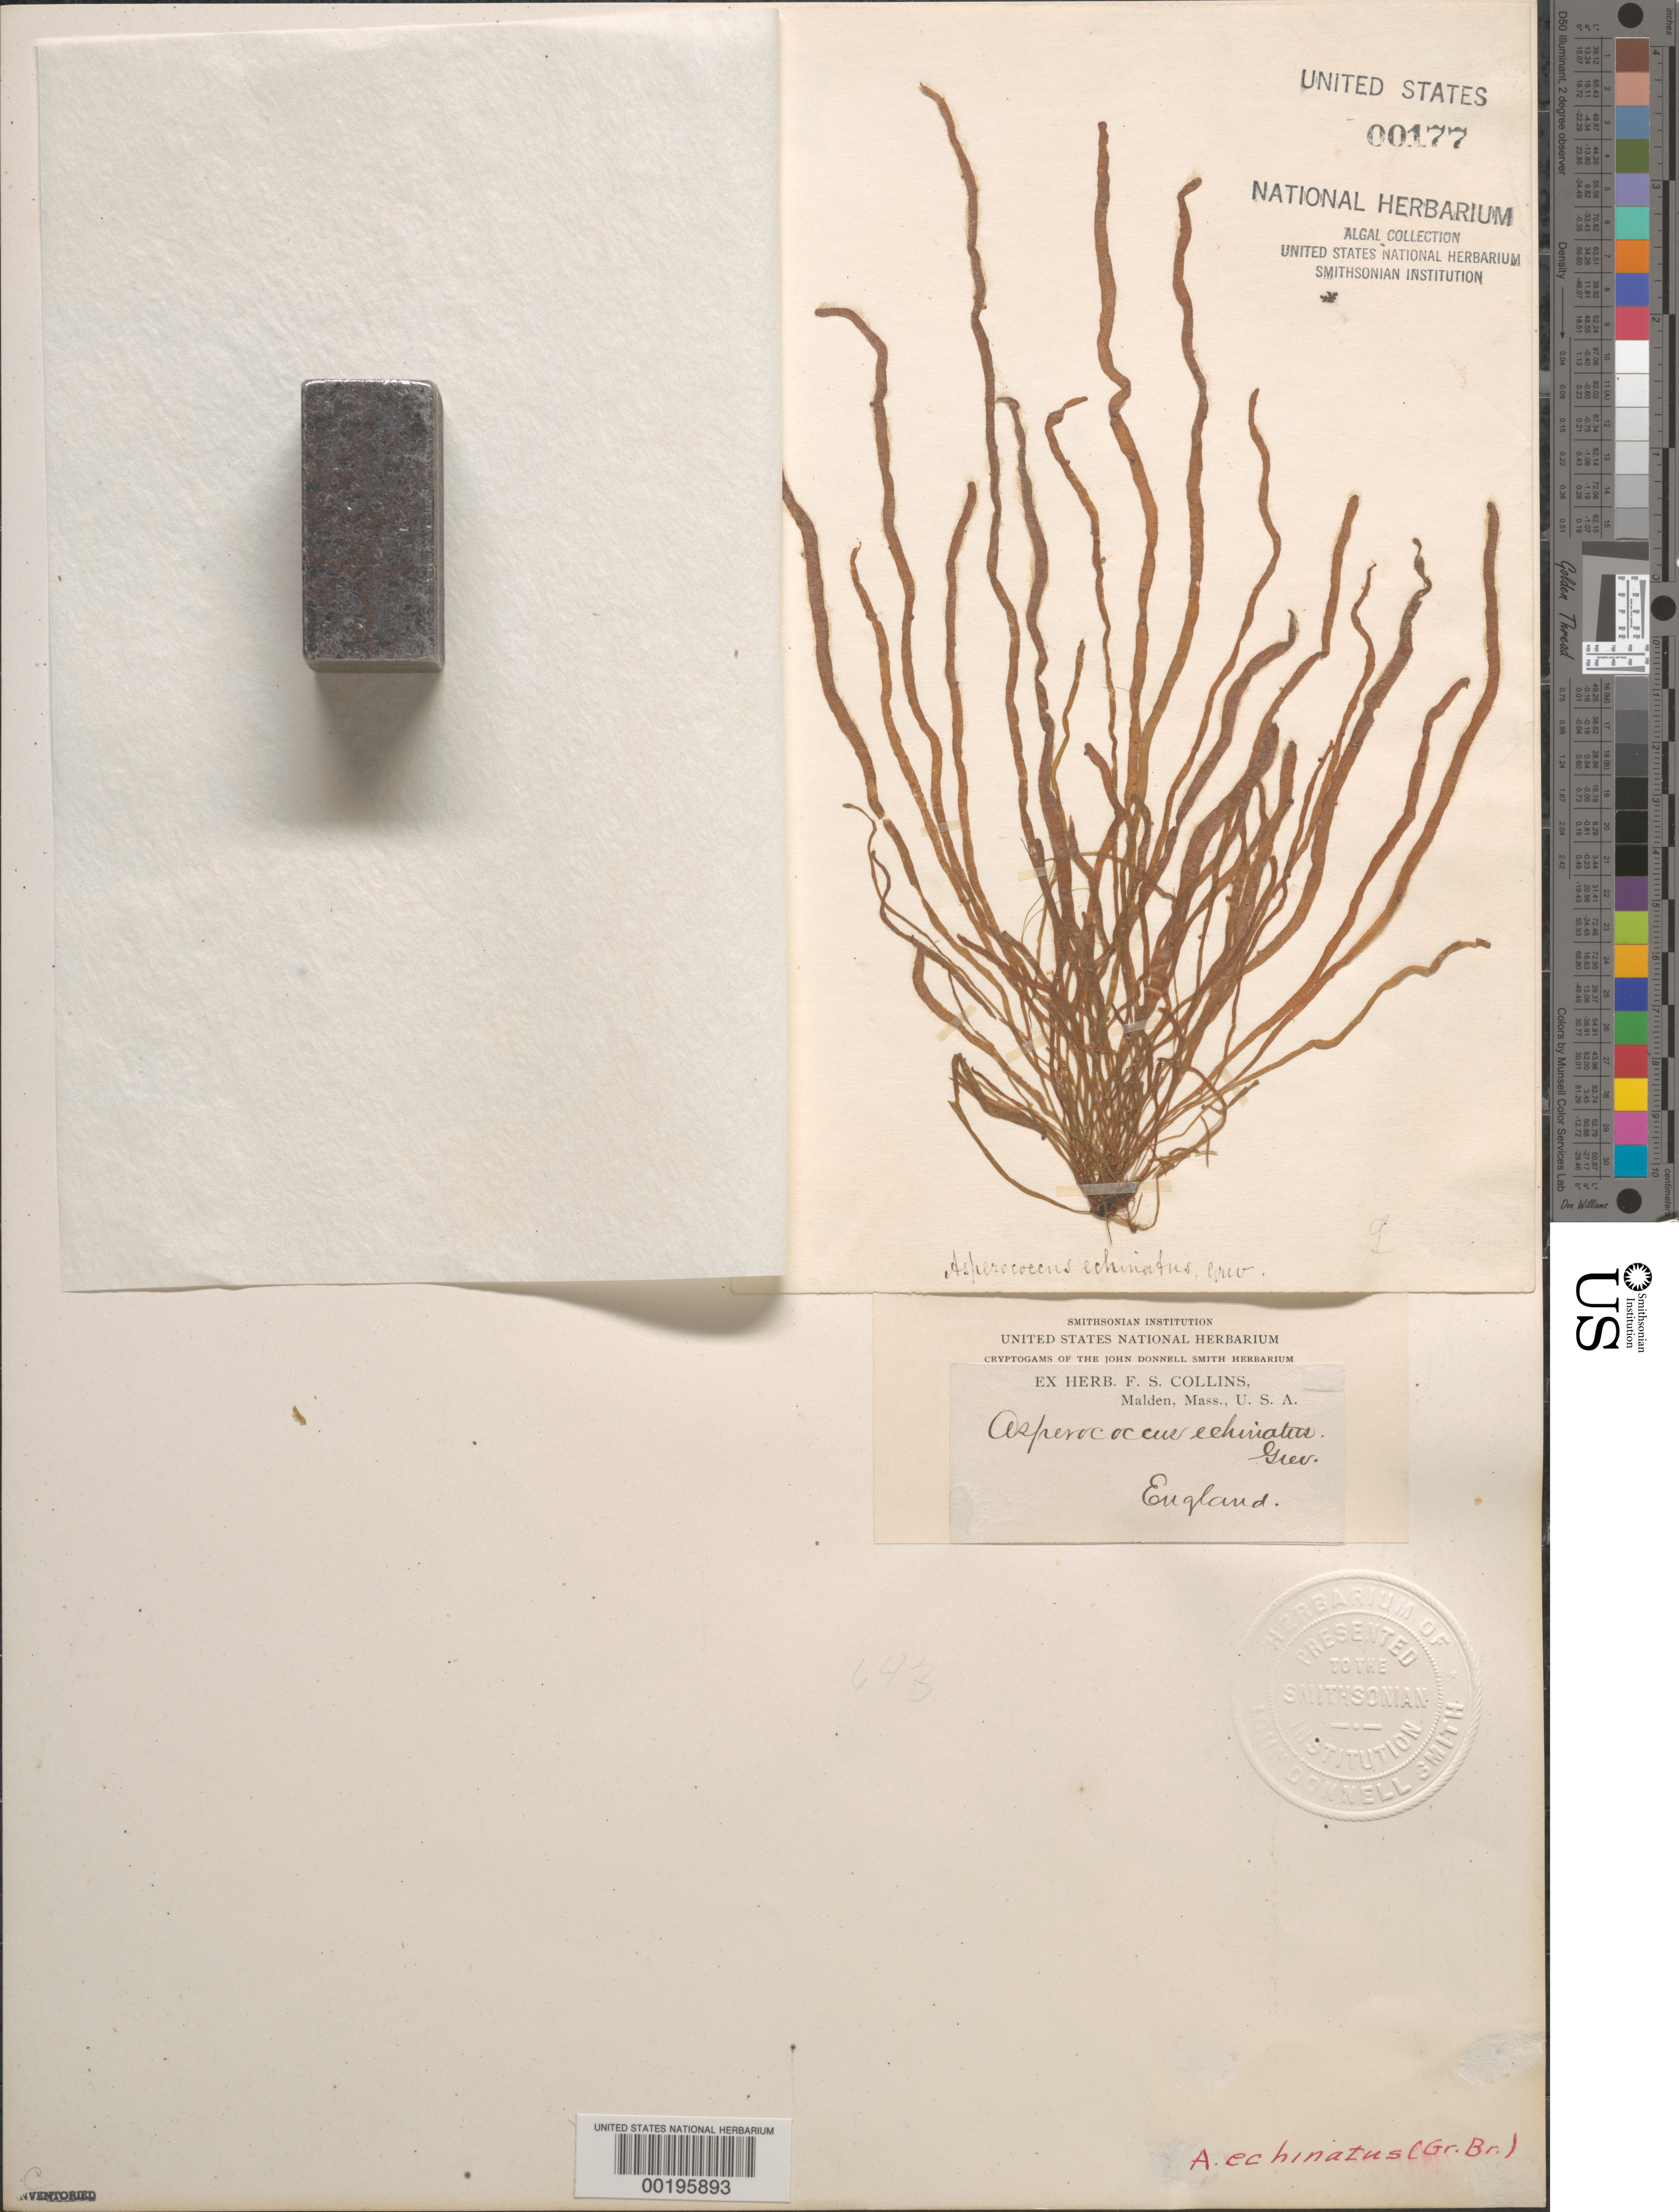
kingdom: Chromista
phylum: Ochrophyta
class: Phaeophyceae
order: Ectocarpales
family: Chordariaceae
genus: Asperococcus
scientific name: Asperococcus fistulosus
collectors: F. Collins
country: United Kingdom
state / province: England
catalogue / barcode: US 177